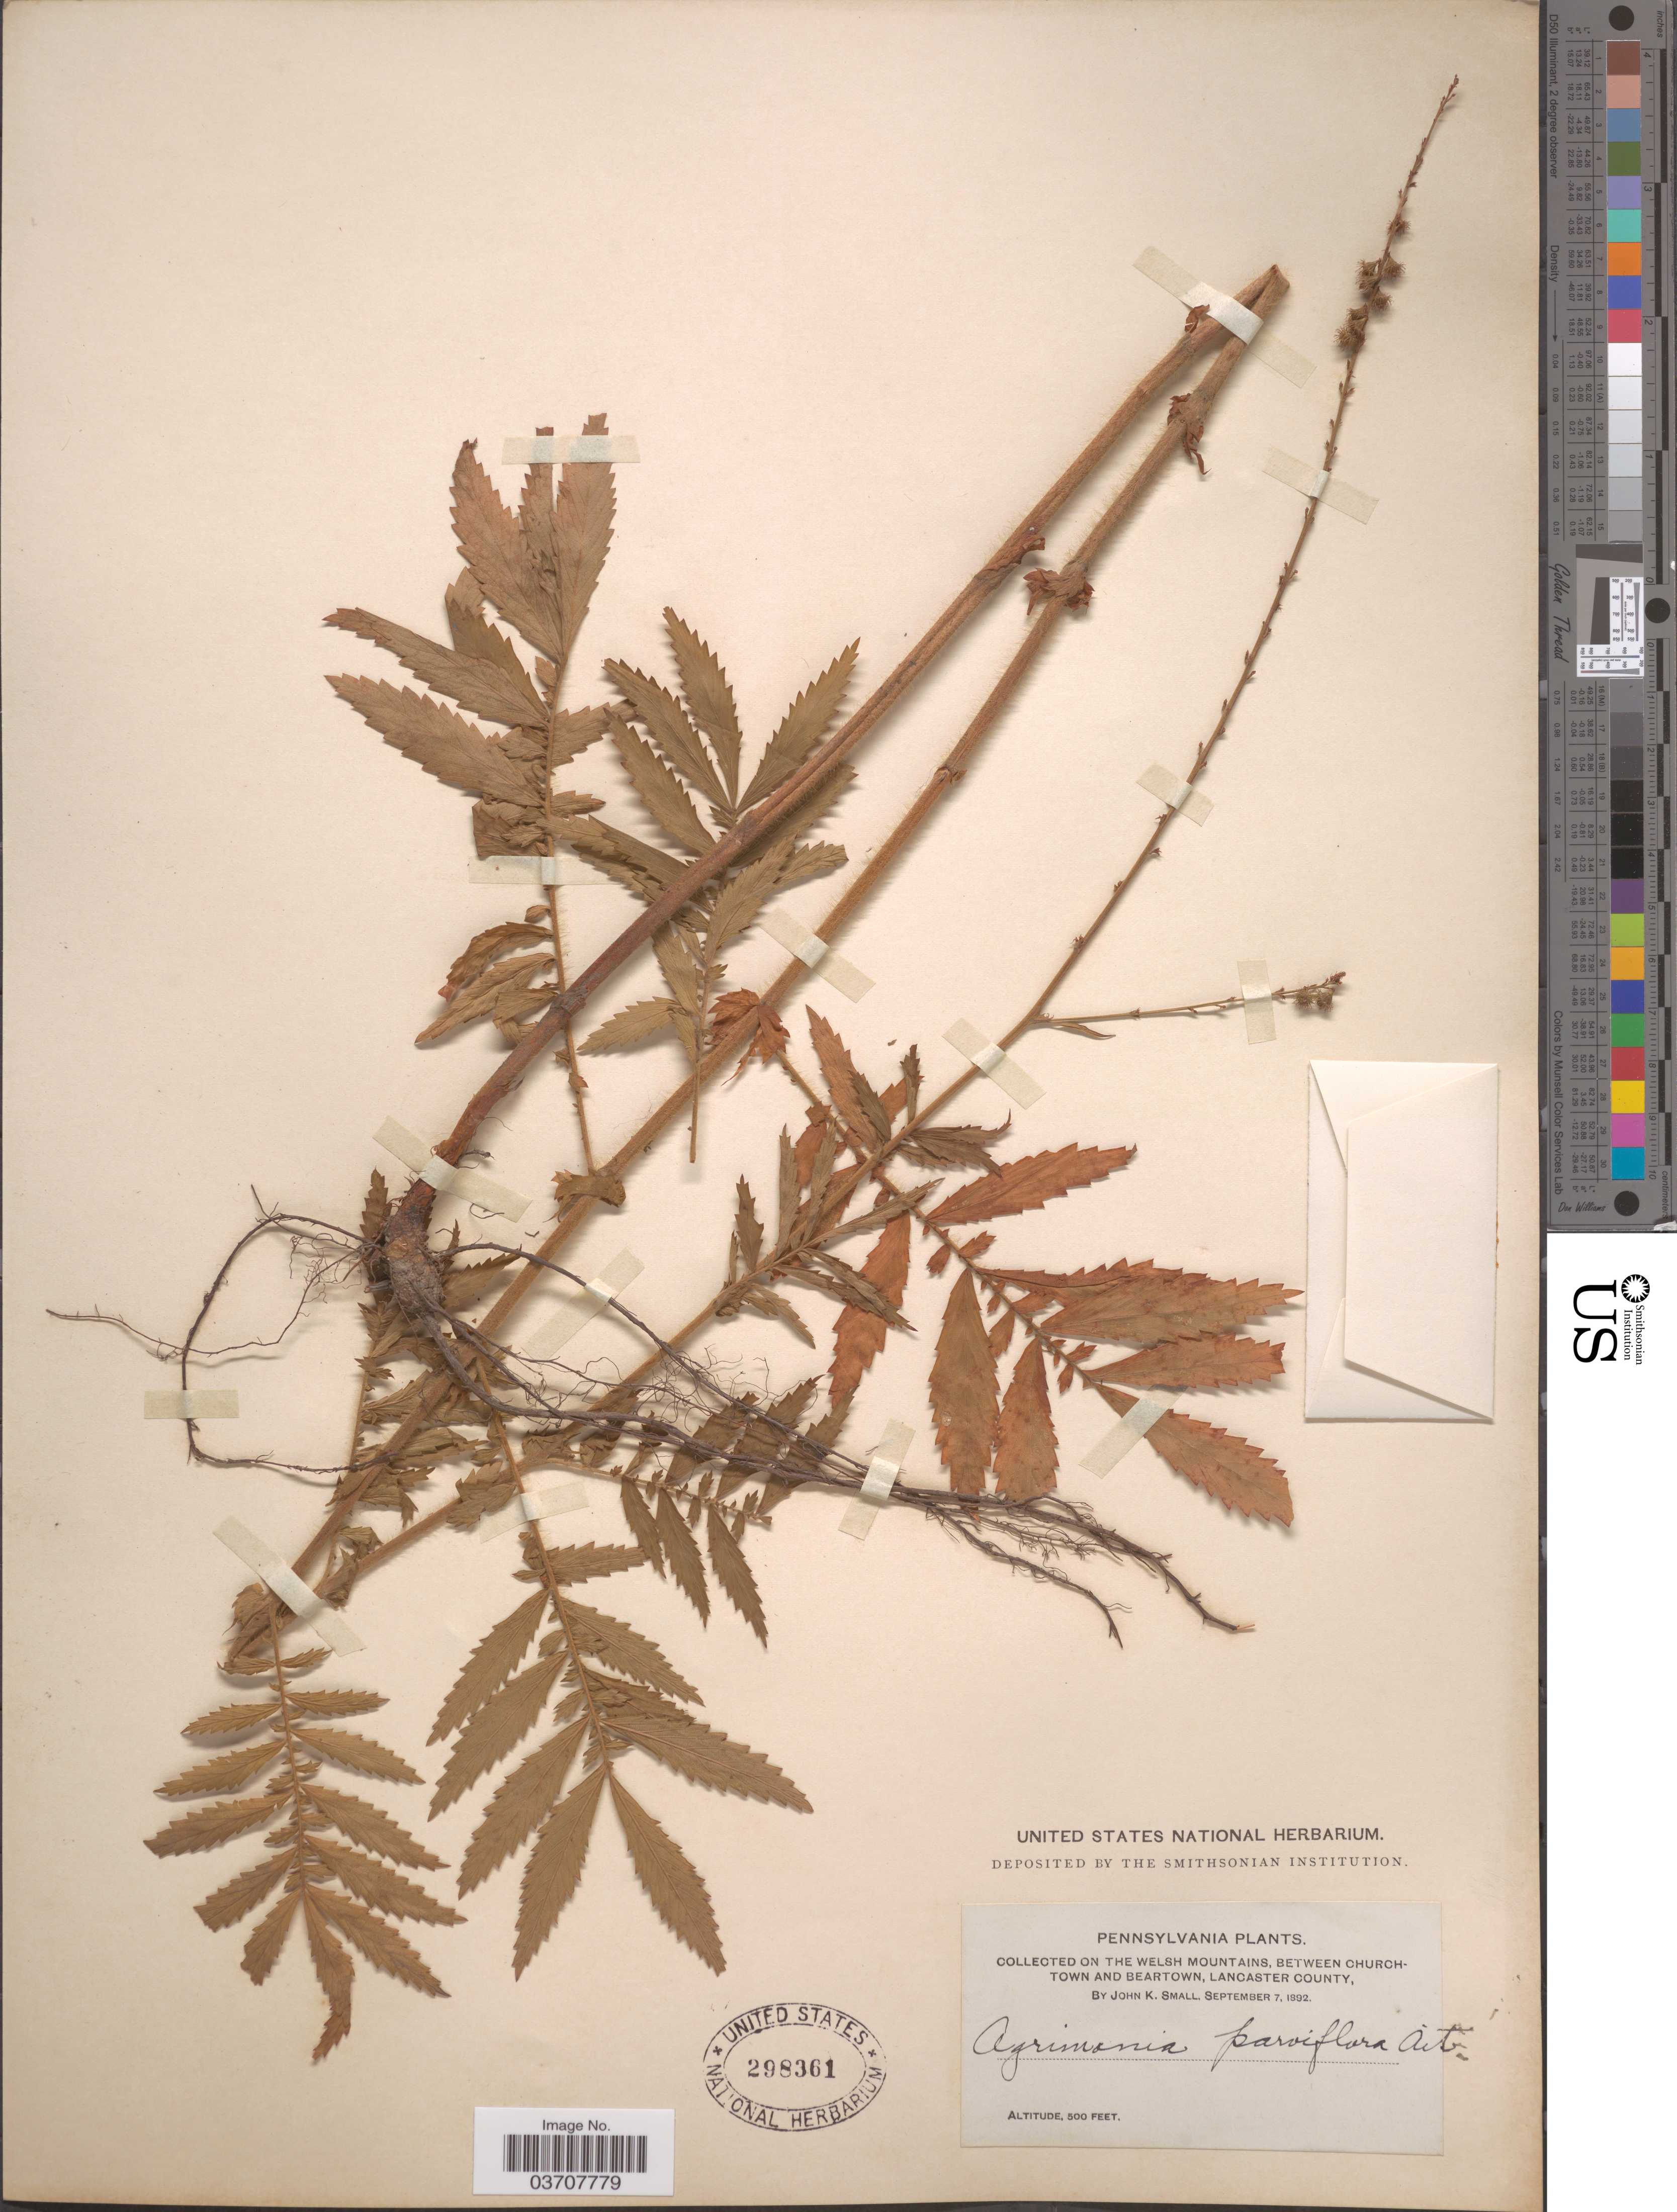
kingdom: Plantae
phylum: Tracheophyta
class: Magnoliopsida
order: Rosales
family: Rosaceae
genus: Agrimonia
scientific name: Agrimonia parviflora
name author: Aiton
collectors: J. K. Small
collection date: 1892-09-07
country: United States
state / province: Pennsylvania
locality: On the Welsh Mountains, between Churchtown and Beartown, Lancaster County.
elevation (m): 152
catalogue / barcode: US 298361